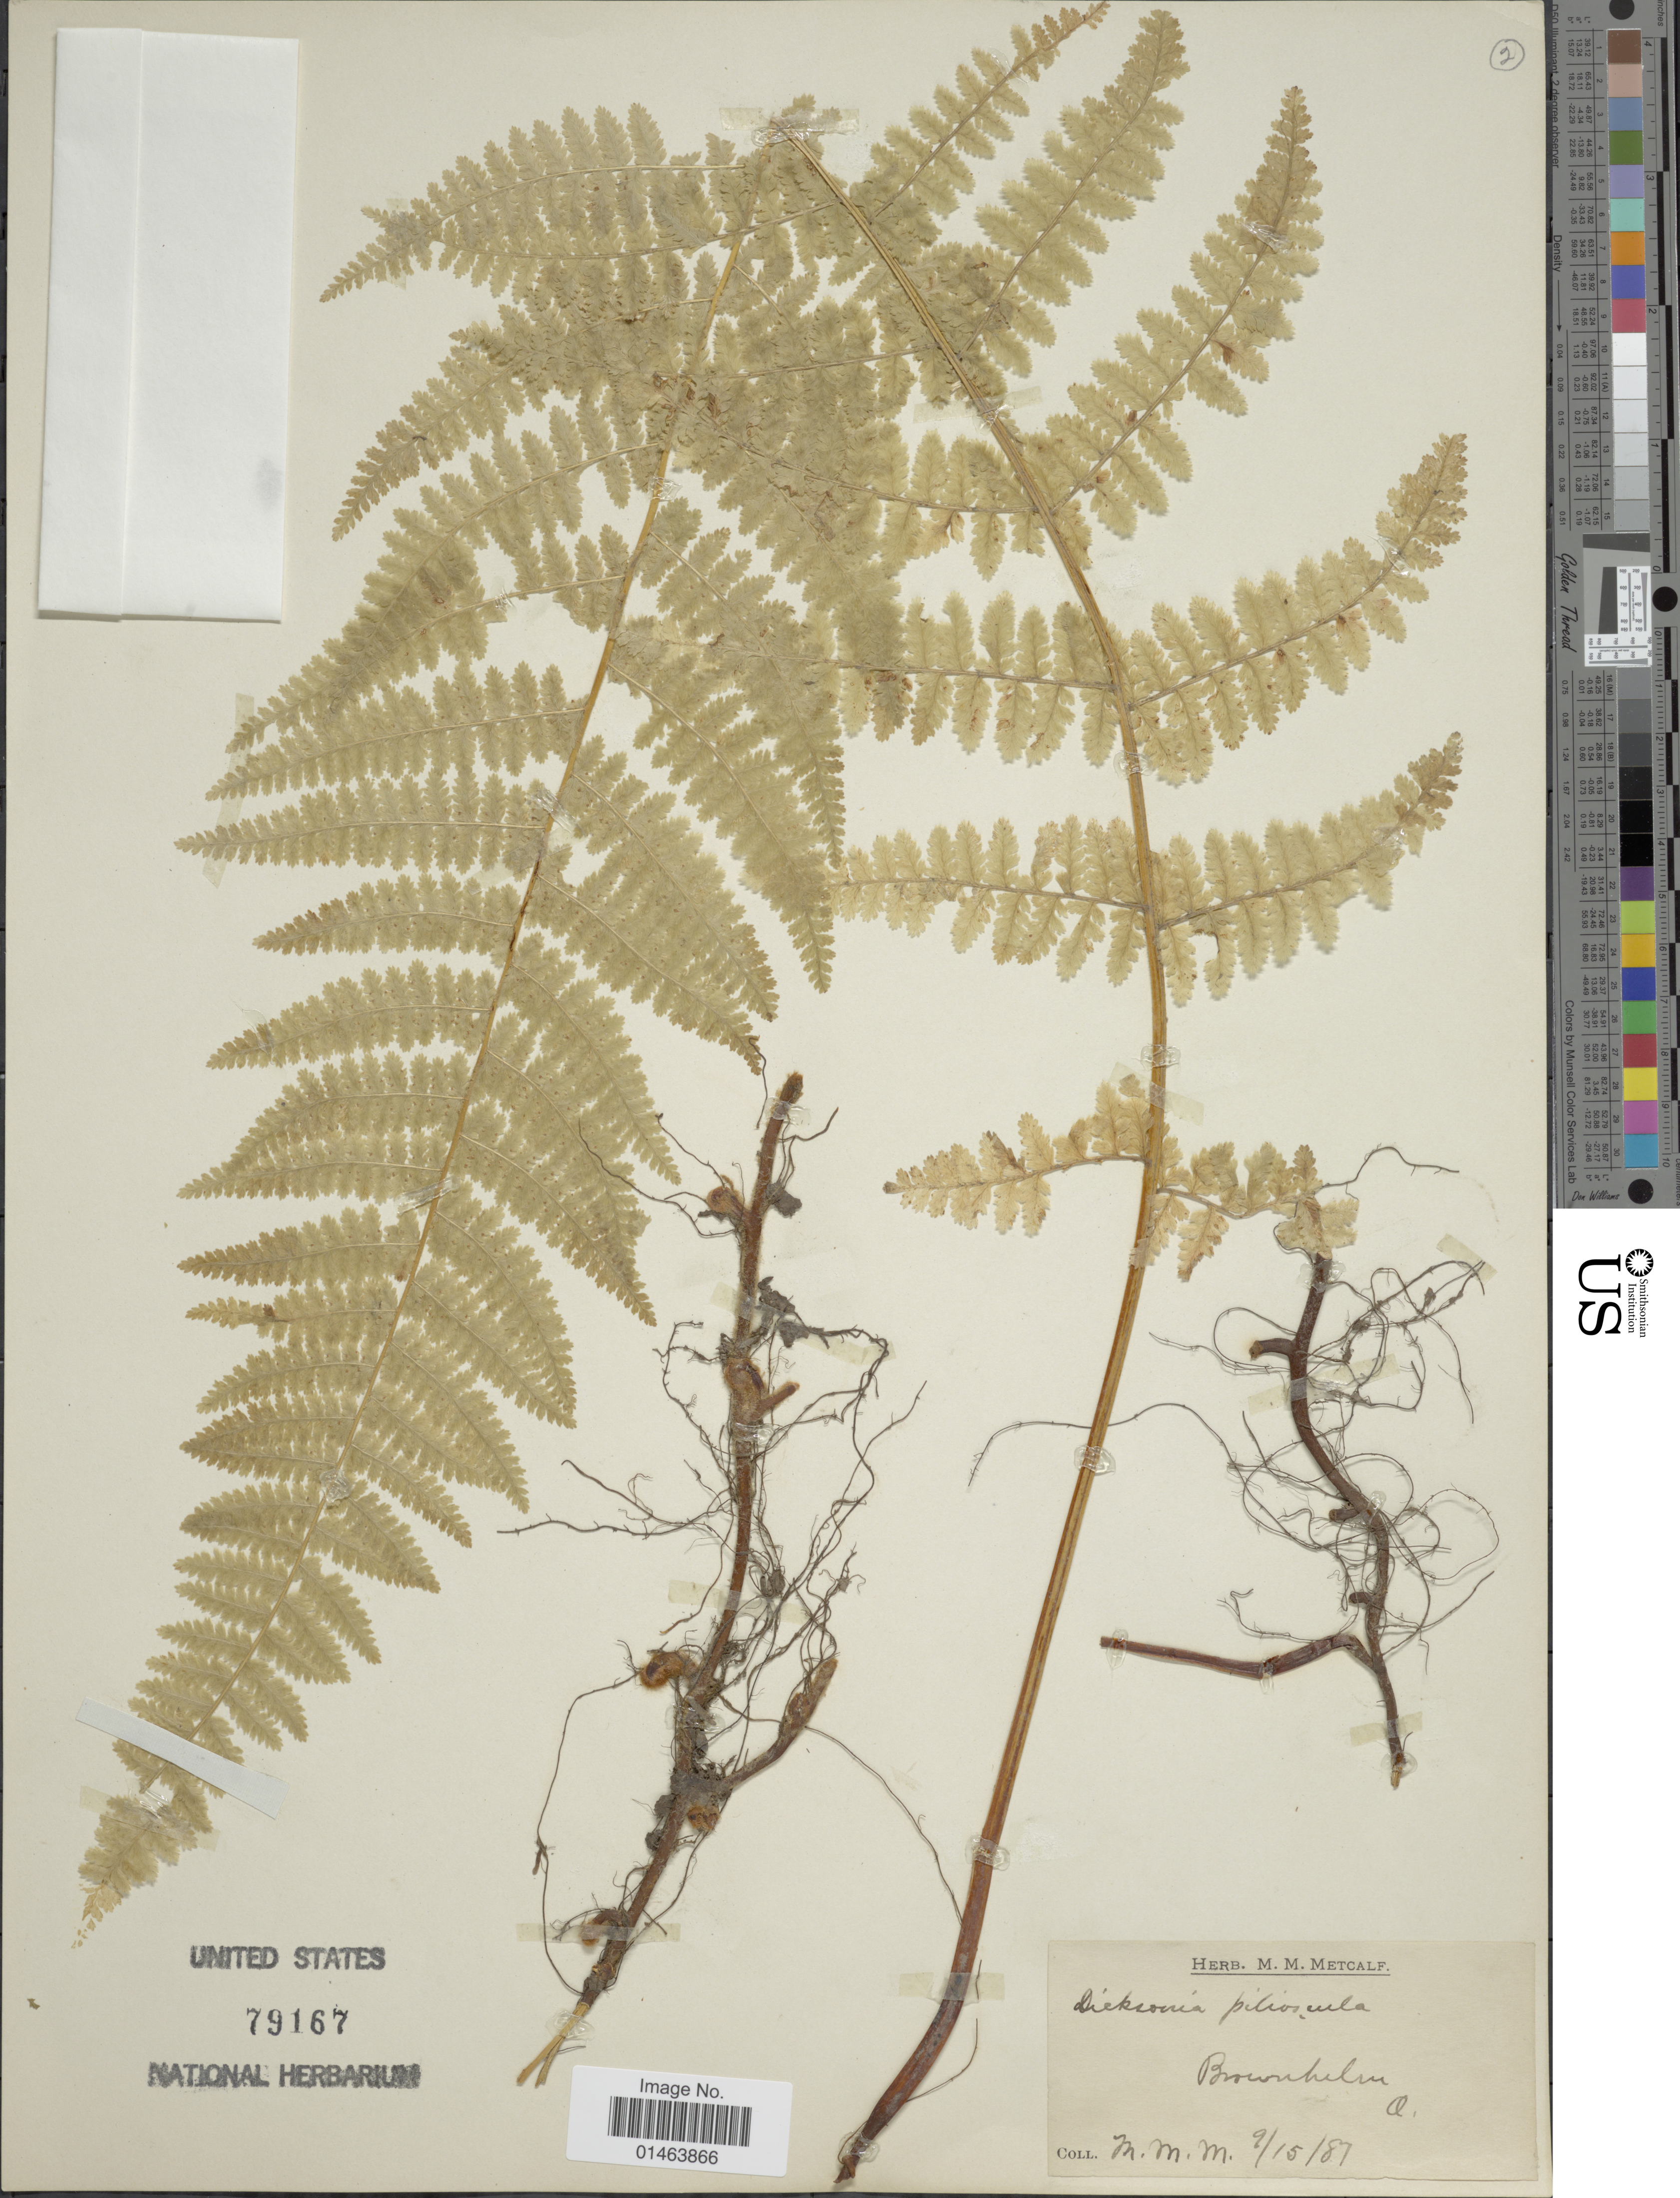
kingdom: Plantae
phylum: Tracheophyta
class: Polypodiopsida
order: Polypodiales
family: Dennstaedtiaceae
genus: Dennstaedtia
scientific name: Dennstaedtia punctilobula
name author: (Michx.) T. Moore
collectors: M. Metcalf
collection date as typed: Transcribed d/m/y: 15/9/87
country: United States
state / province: Ohio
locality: Brownhelm, O.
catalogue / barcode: US 79167